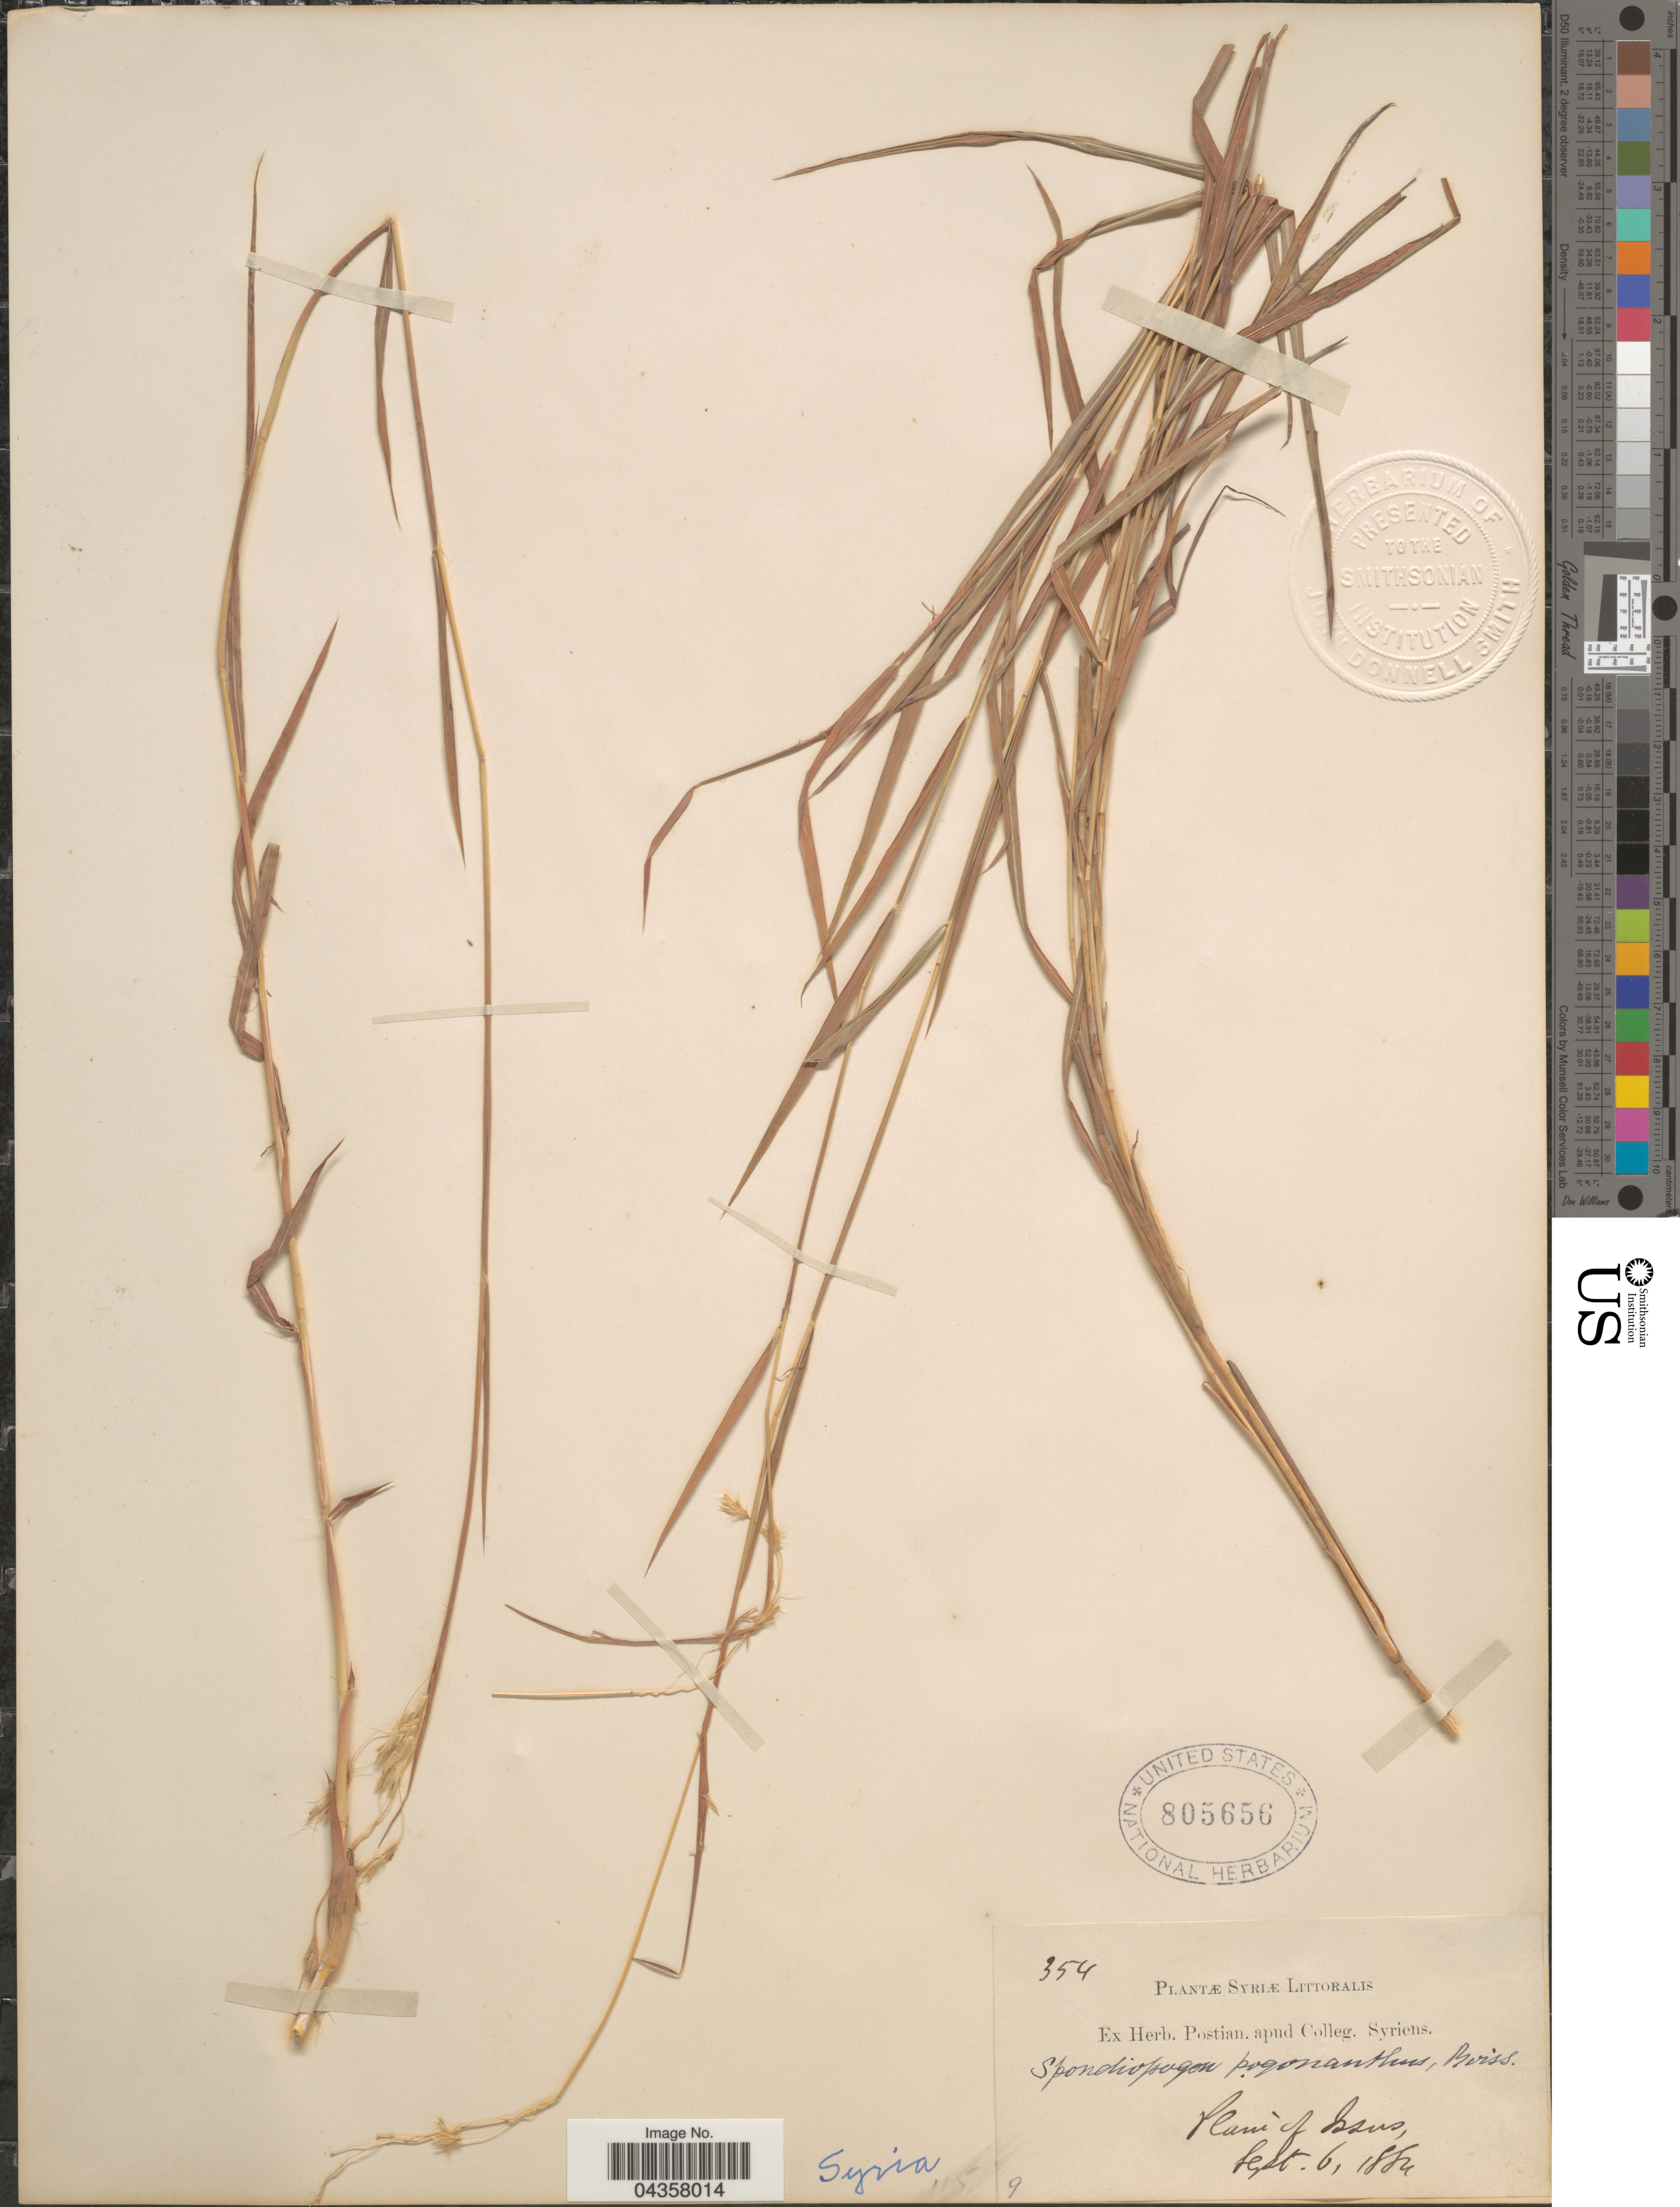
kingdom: Plantae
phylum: Tracheophyta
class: Liliopsida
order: Poales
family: Poaceae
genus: Spodiopogon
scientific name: Spodiopogon pogonanthus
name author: (Boiss. & Balansa) Boiss.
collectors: Ex herb. Postian. apud Colleg. Syriens.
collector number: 354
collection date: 1884-09-06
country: Turkey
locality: Syriæ Littoralis. Plain of Issus.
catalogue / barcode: US 805656